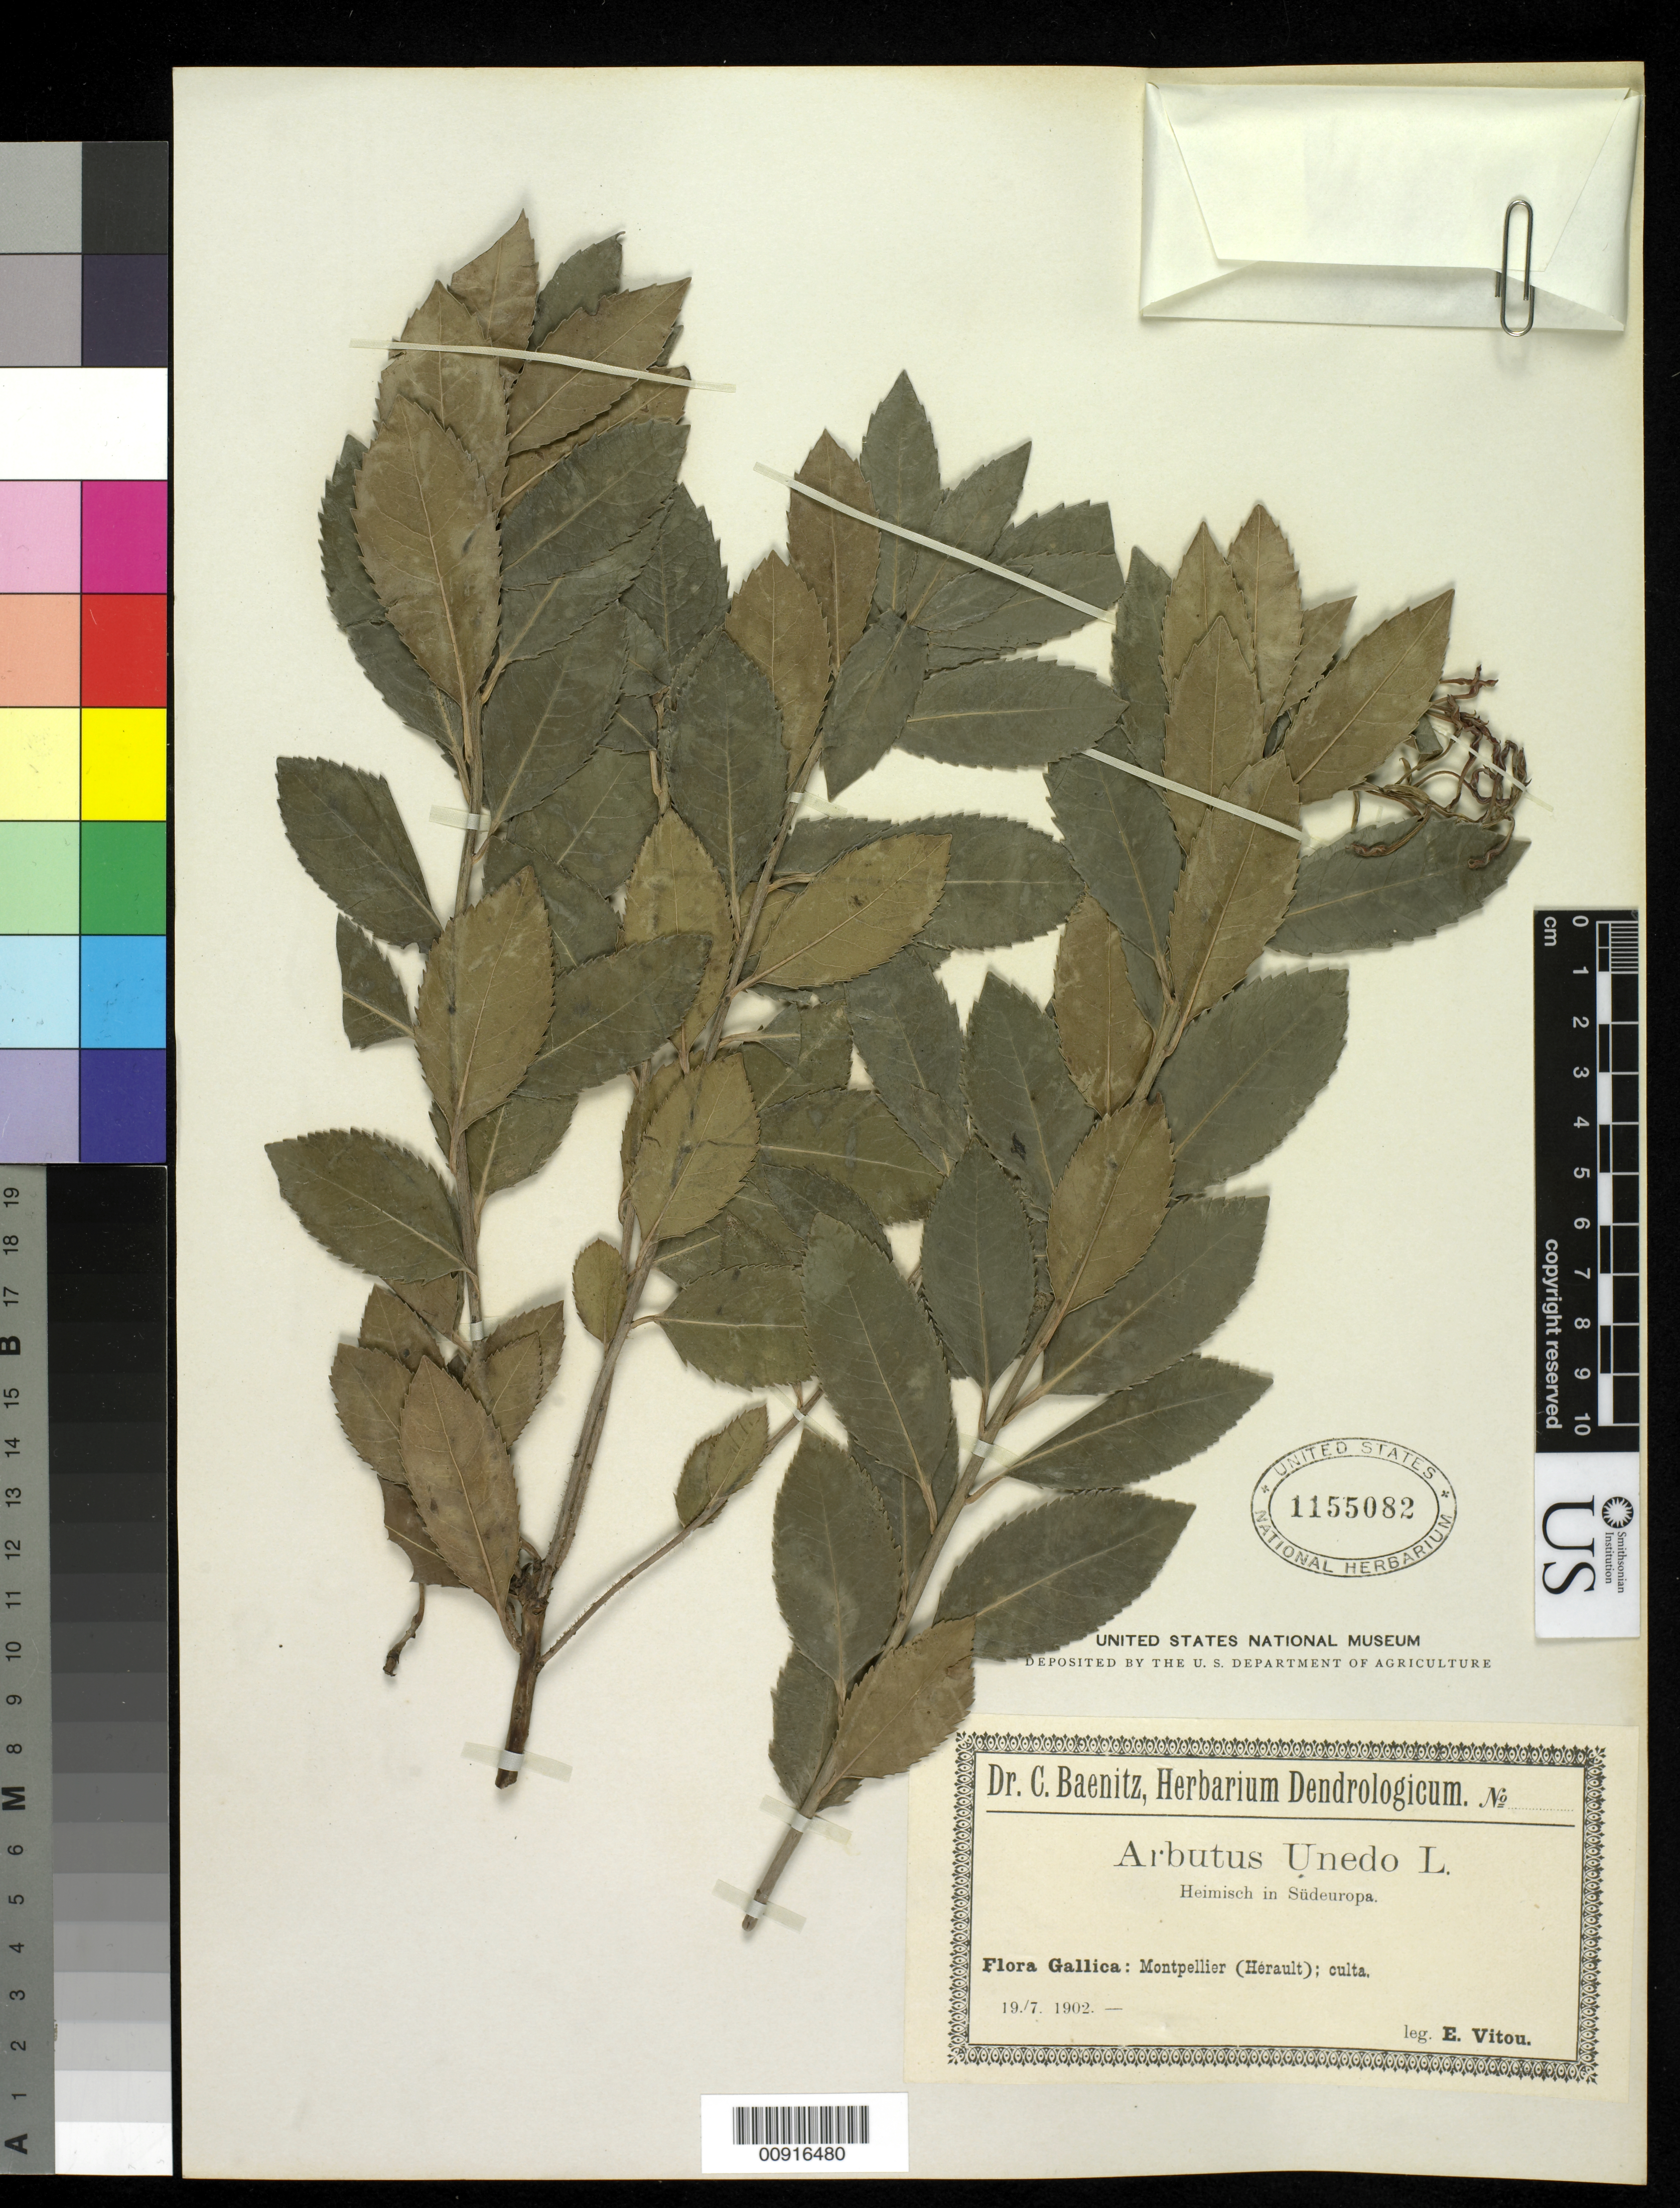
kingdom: Plantae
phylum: Tracheophyta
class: Magnoliopsida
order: Ericales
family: Ericaceae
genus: Arbutus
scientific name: Arbutus unedo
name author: L.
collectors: E. Vitou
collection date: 1902-07-19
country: France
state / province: Occitanie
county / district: Hérault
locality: Montpellier; culta.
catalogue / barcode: US 1155082